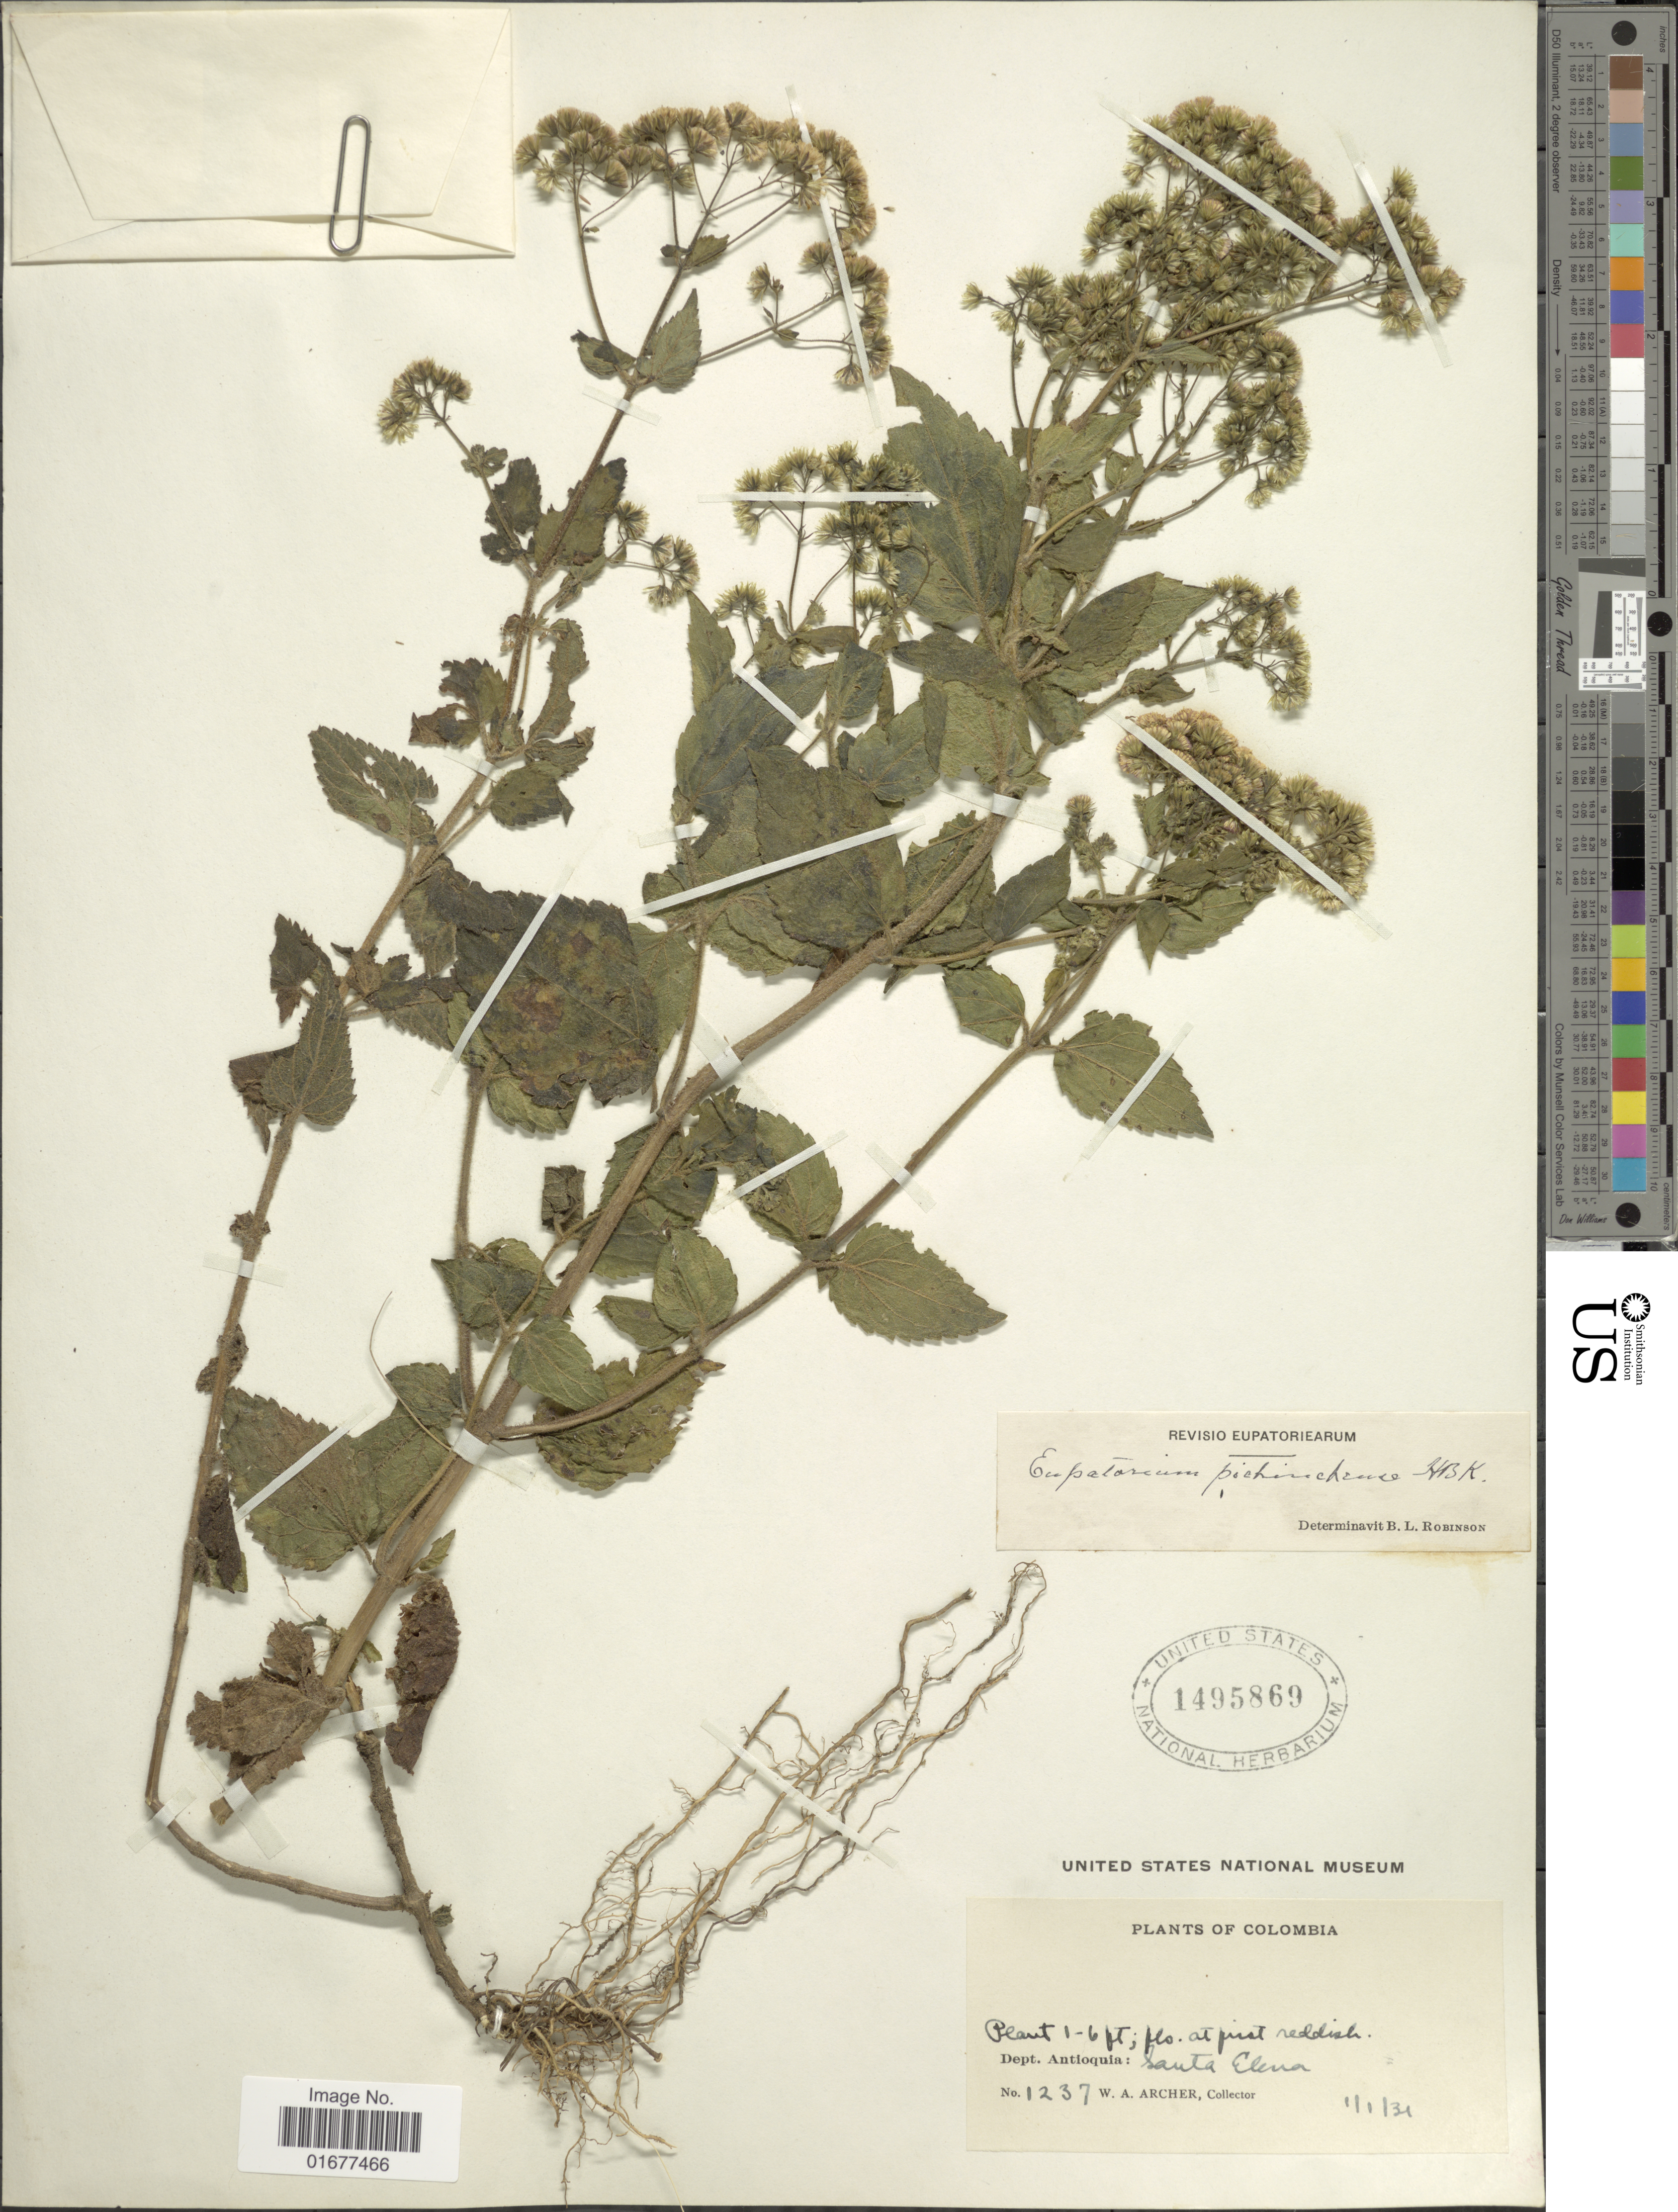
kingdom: Plantae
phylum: Tracheophyta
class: Magnoliopsida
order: Asterales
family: Asteraceae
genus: Ageratina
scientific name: Ageratina pichinchensis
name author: (Kunth) R.M. King & H. Rob.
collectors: W. A. Archer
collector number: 1237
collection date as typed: Transcribed d/m/y: 1/1/31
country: Colombia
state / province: Antioquia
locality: Santa Elena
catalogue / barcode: US 1495869